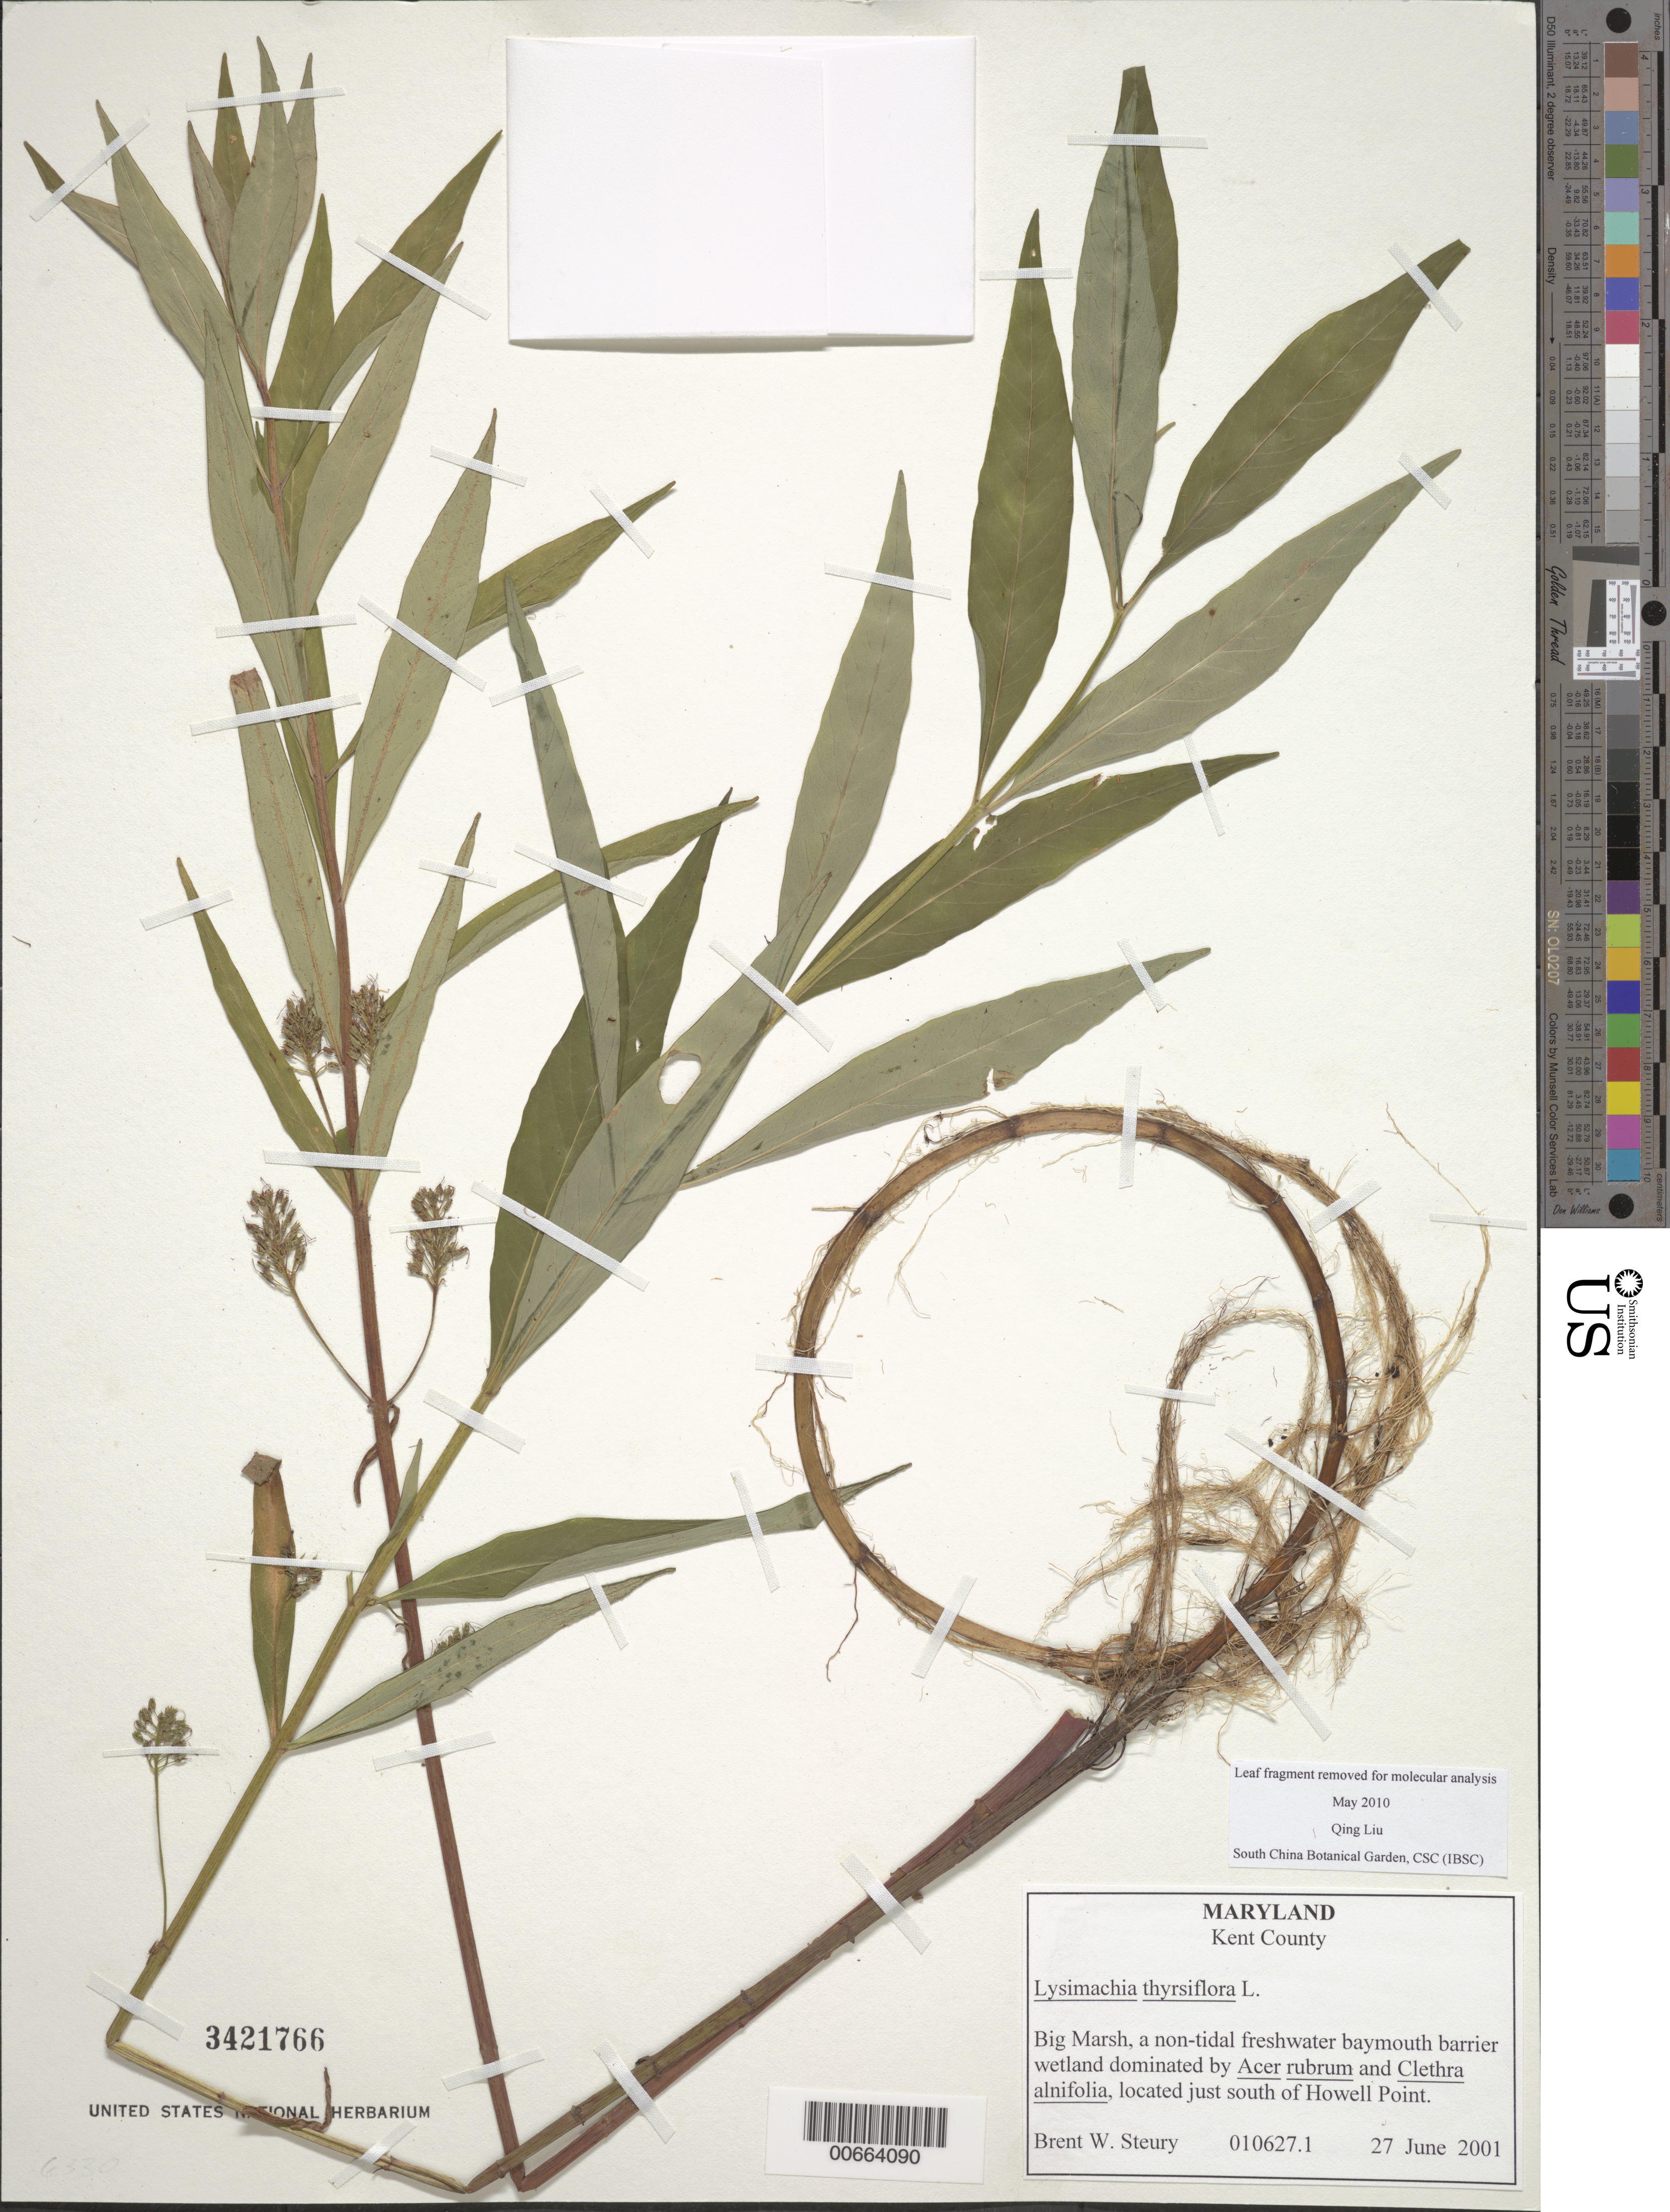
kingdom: Plantae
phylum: Tracheophyta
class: Magnoliopsida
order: Ericales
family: Primulaceae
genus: Lysimachia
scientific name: Lysimachia thyrsiflora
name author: L.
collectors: B. Steury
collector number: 010627.1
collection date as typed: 27 Jun 2001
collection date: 2001-06-27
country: United States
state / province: Maryland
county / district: Kent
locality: Big Marsh, located just south of Howell Point.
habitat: Non-tidal freshwater baymouth barrier wetland dominated by Acer rubrum and Clethra alnifolia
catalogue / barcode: US 3421766